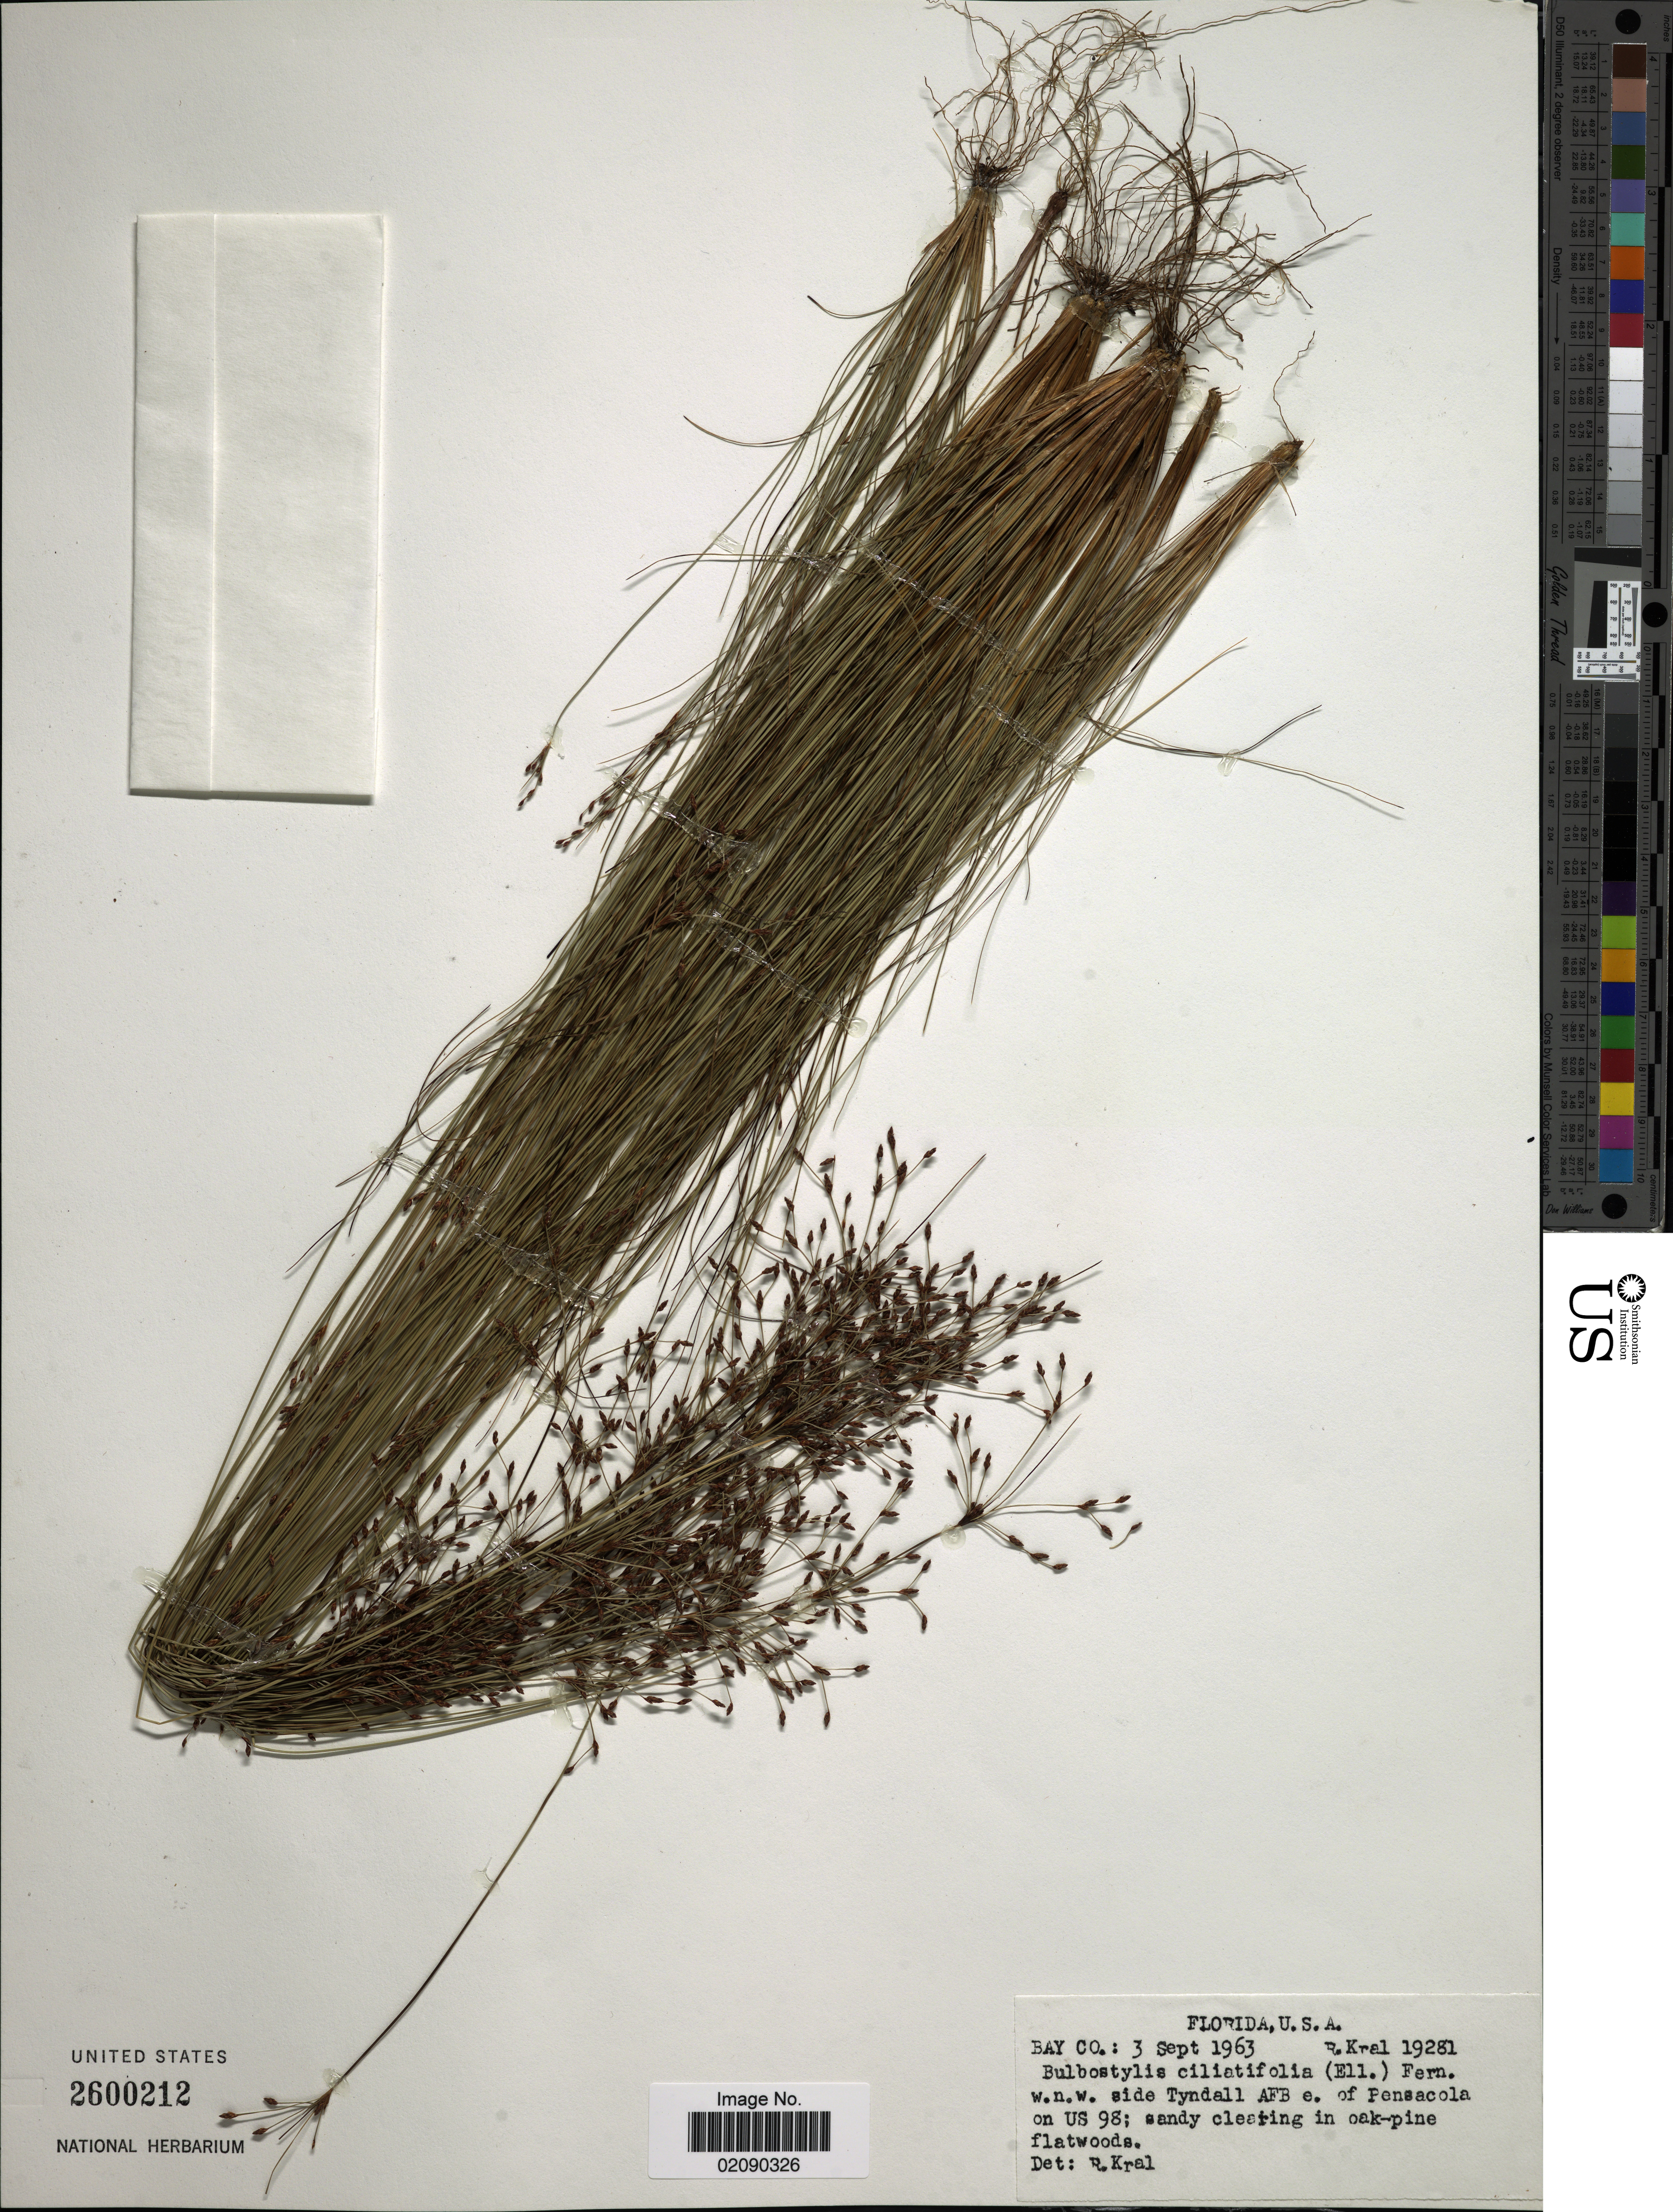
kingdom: Plantae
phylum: Tracheophyta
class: Liliopsida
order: Poales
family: Cyperaceae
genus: Bulbostylis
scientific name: Bulbostylis ciliatifolia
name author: (Elliott) Fernald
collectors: R. Kral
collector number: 19281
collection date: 1963-09-03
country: United States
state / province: Florida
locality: Bay Co. w.n.w side Tyndall AFB e. of Pensacola on US 98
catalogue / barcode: US 2600212